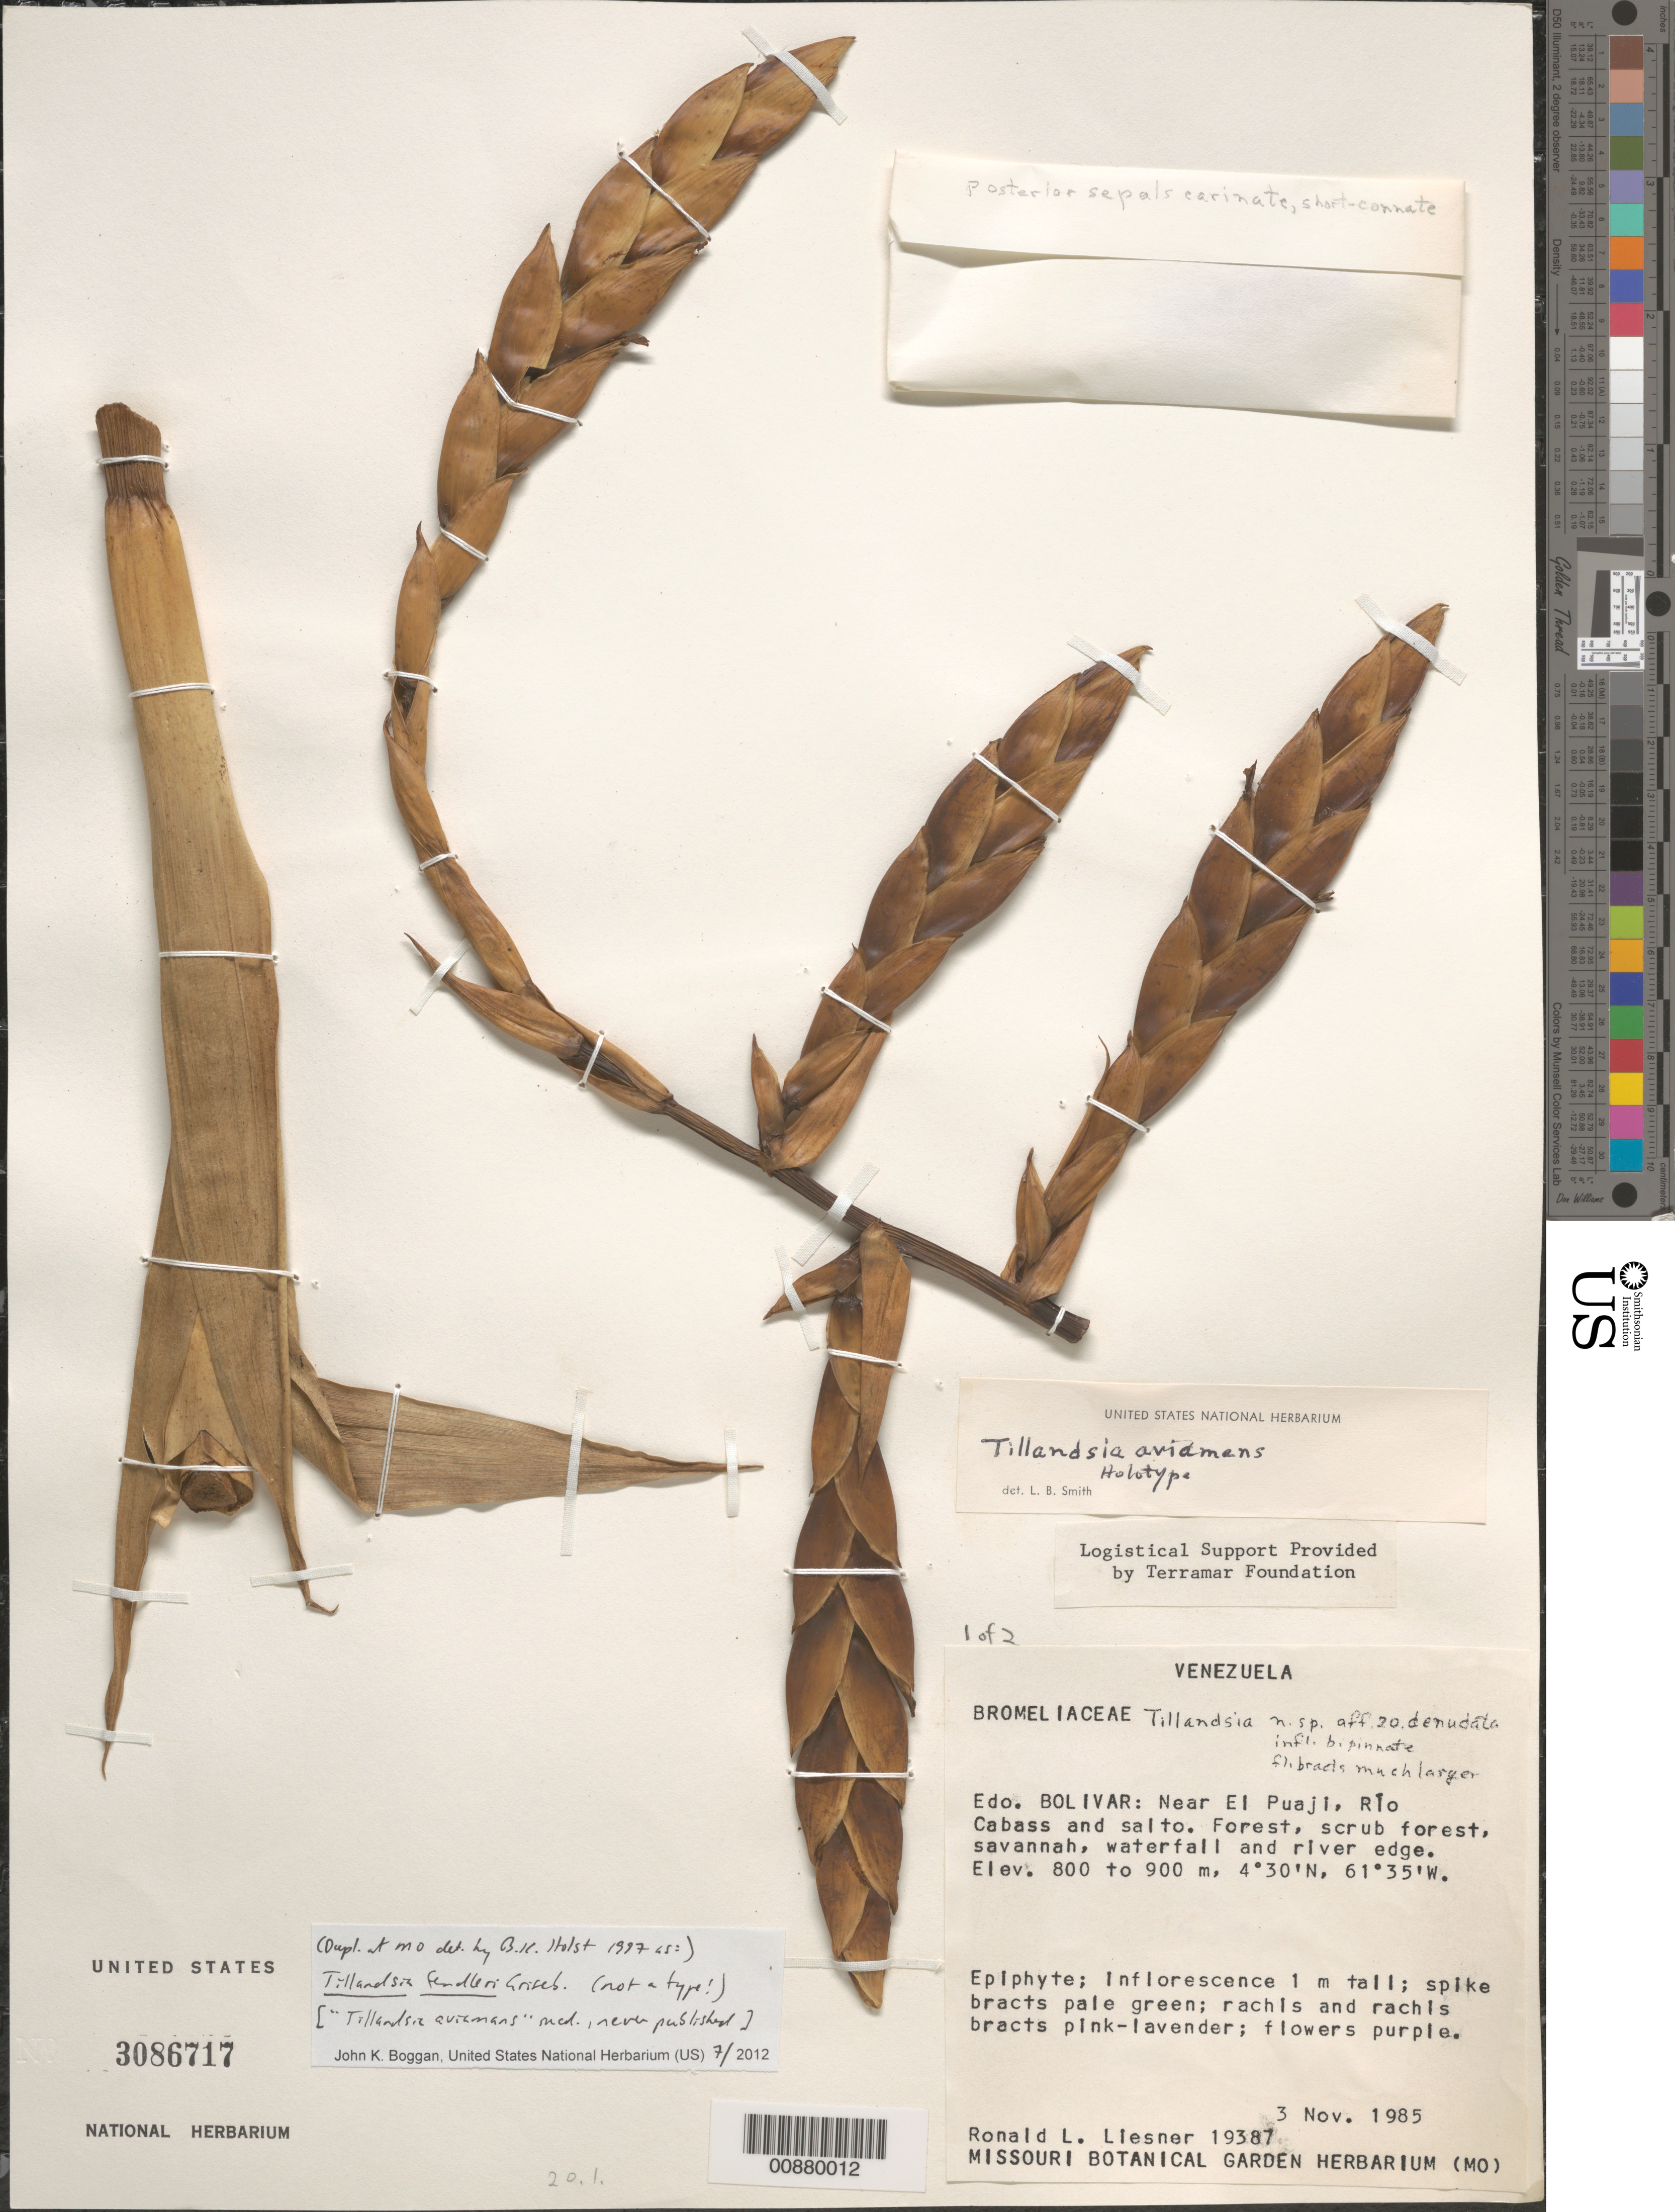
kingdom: Plantae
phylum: Tracheophyta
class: Liliopsida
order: Poales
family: Bromeliaceae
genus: Tillandsia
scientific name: Tillandsia fendleri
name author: Griseb.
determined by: Boggan, J. K., (US), NMNH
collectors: R. L. Liesner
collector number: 19387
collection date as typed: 3-Nov-85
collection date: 1985-11-03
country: Venezuela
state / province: Bolívar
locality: El Pauji, Río Cabass and salto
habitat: Forest, scrub forest, savanna, waterfall and river edge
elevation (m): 800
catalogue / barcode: US 3086717